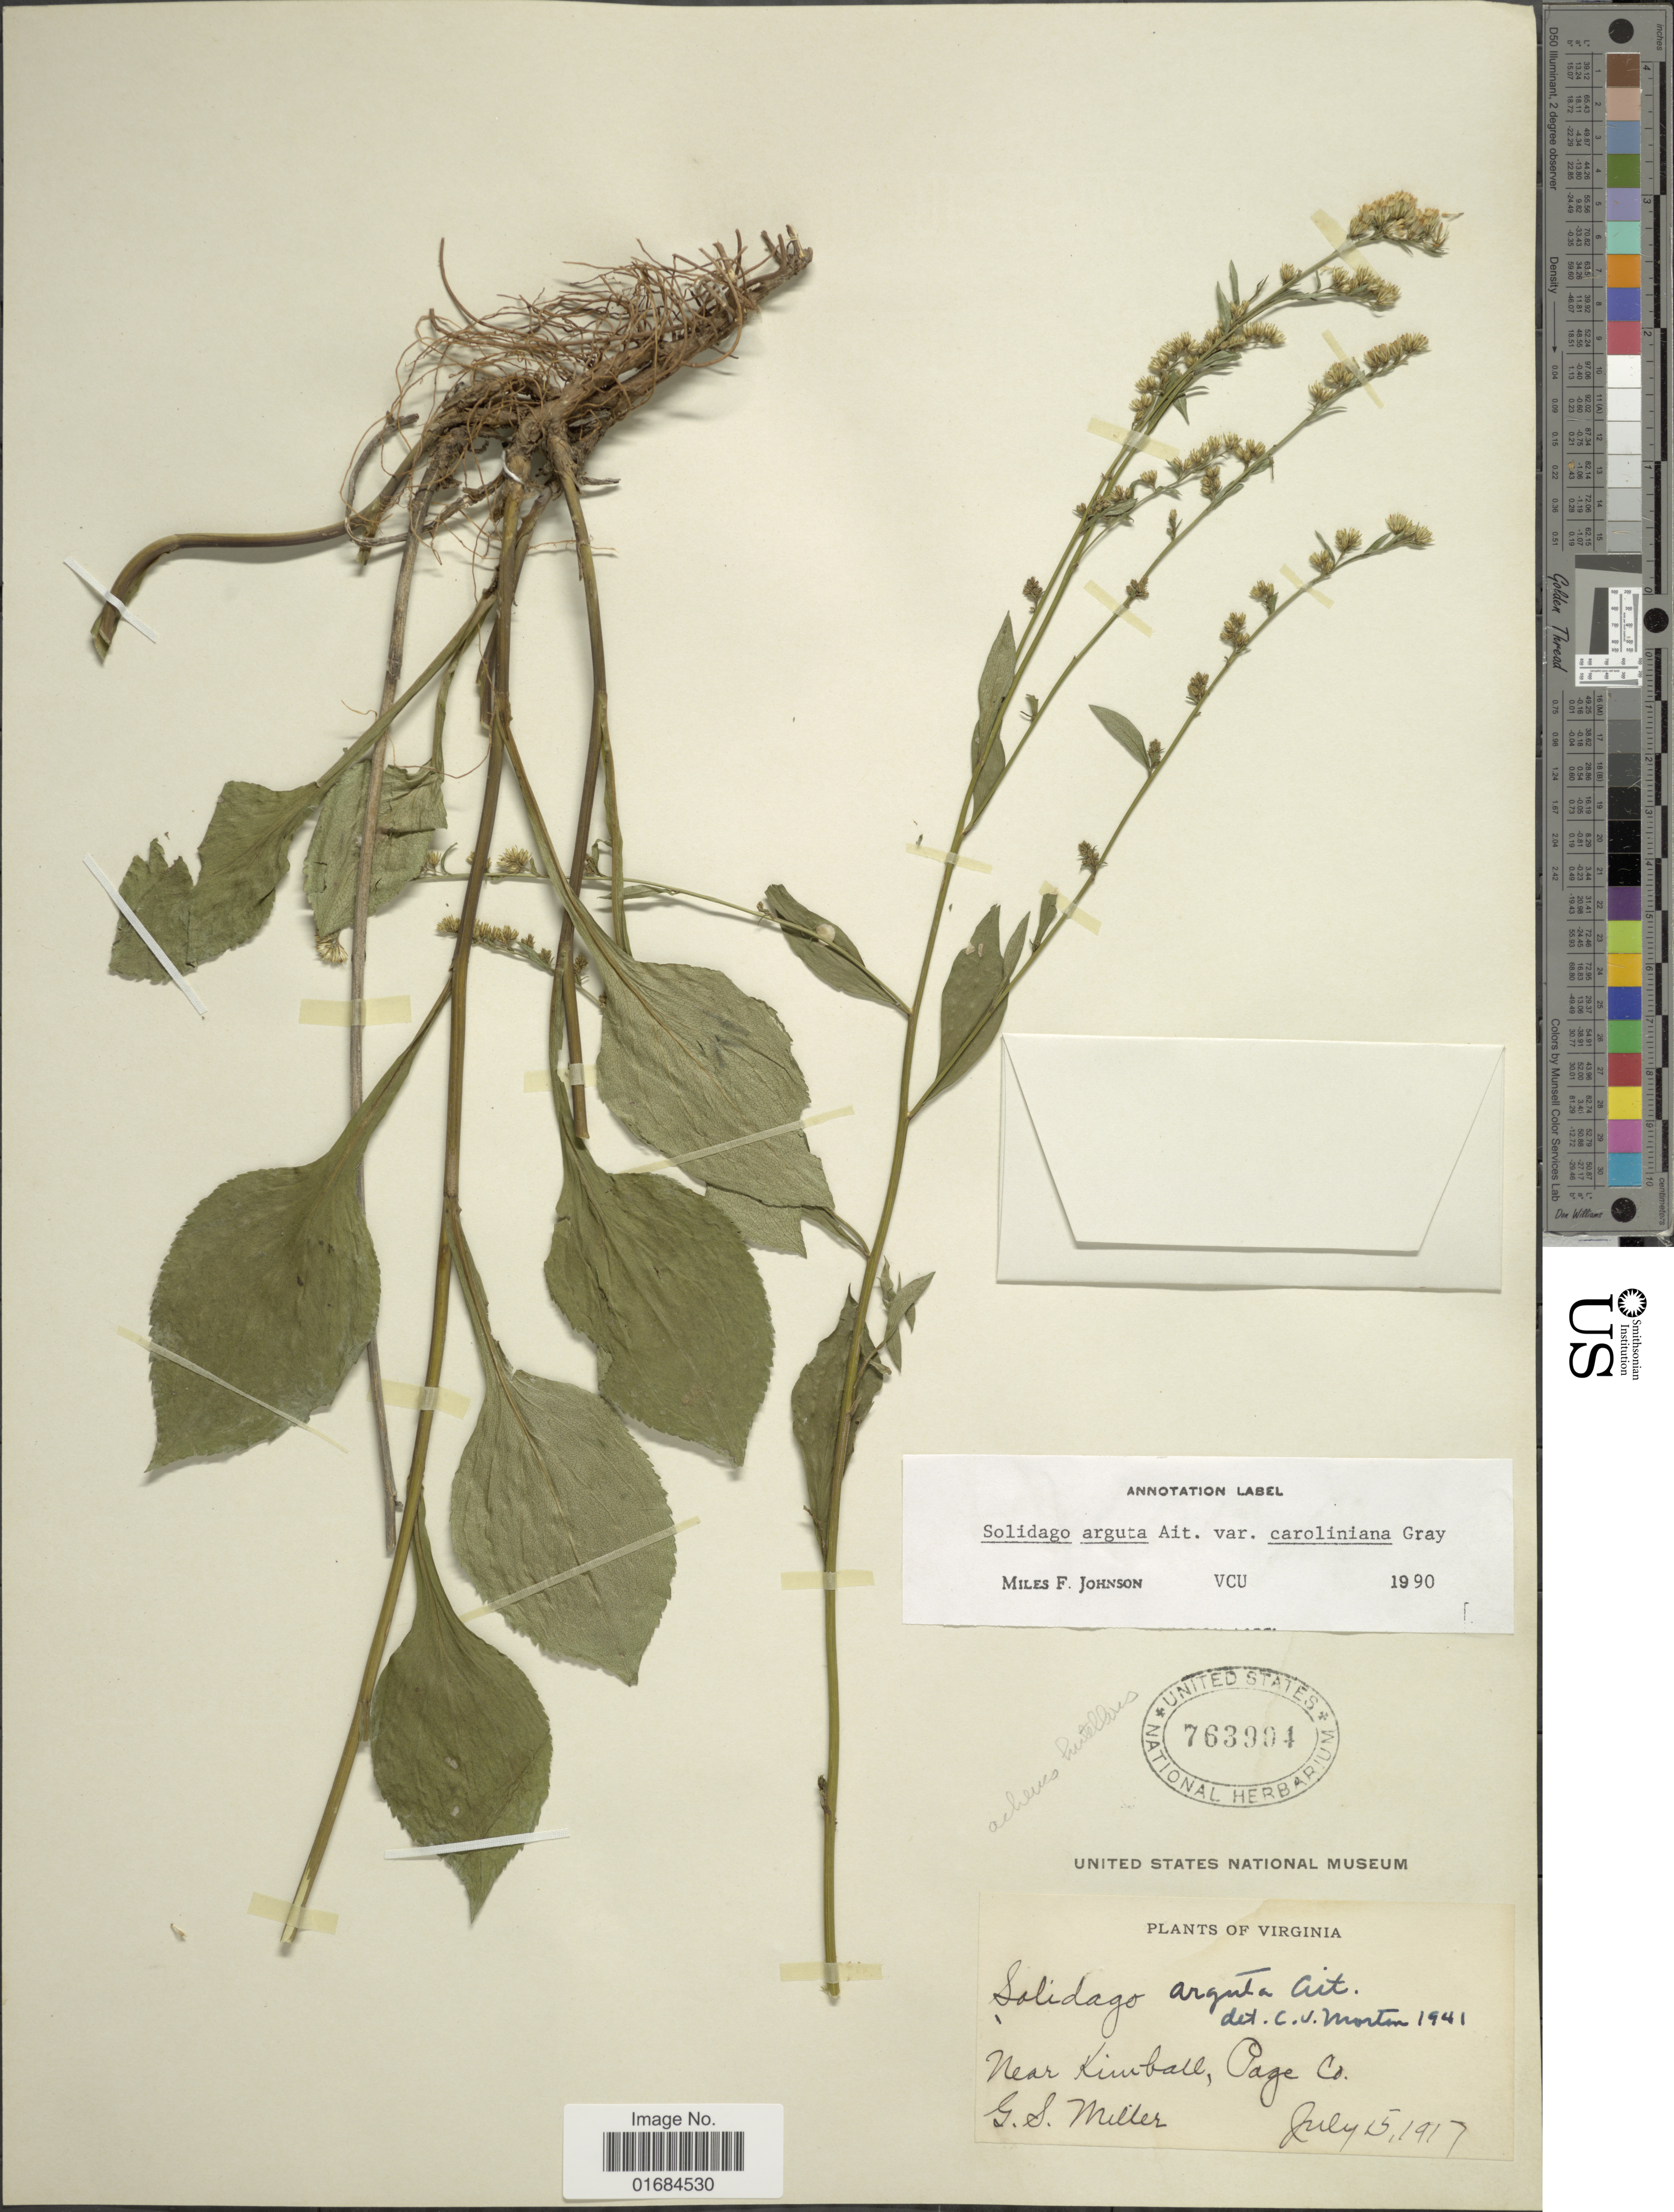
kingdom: Plantae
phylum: Tracheophyta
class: Magnoliopsida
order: Asterales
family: Asteraceae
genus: Solidago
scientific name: Solidago arguta var. caroliniana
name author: A. Gray & et al.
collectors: G. S. Miller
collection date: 1917-07-15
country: United States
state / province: Virginia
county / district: Page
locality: Near Kimball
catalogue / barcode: US 763904